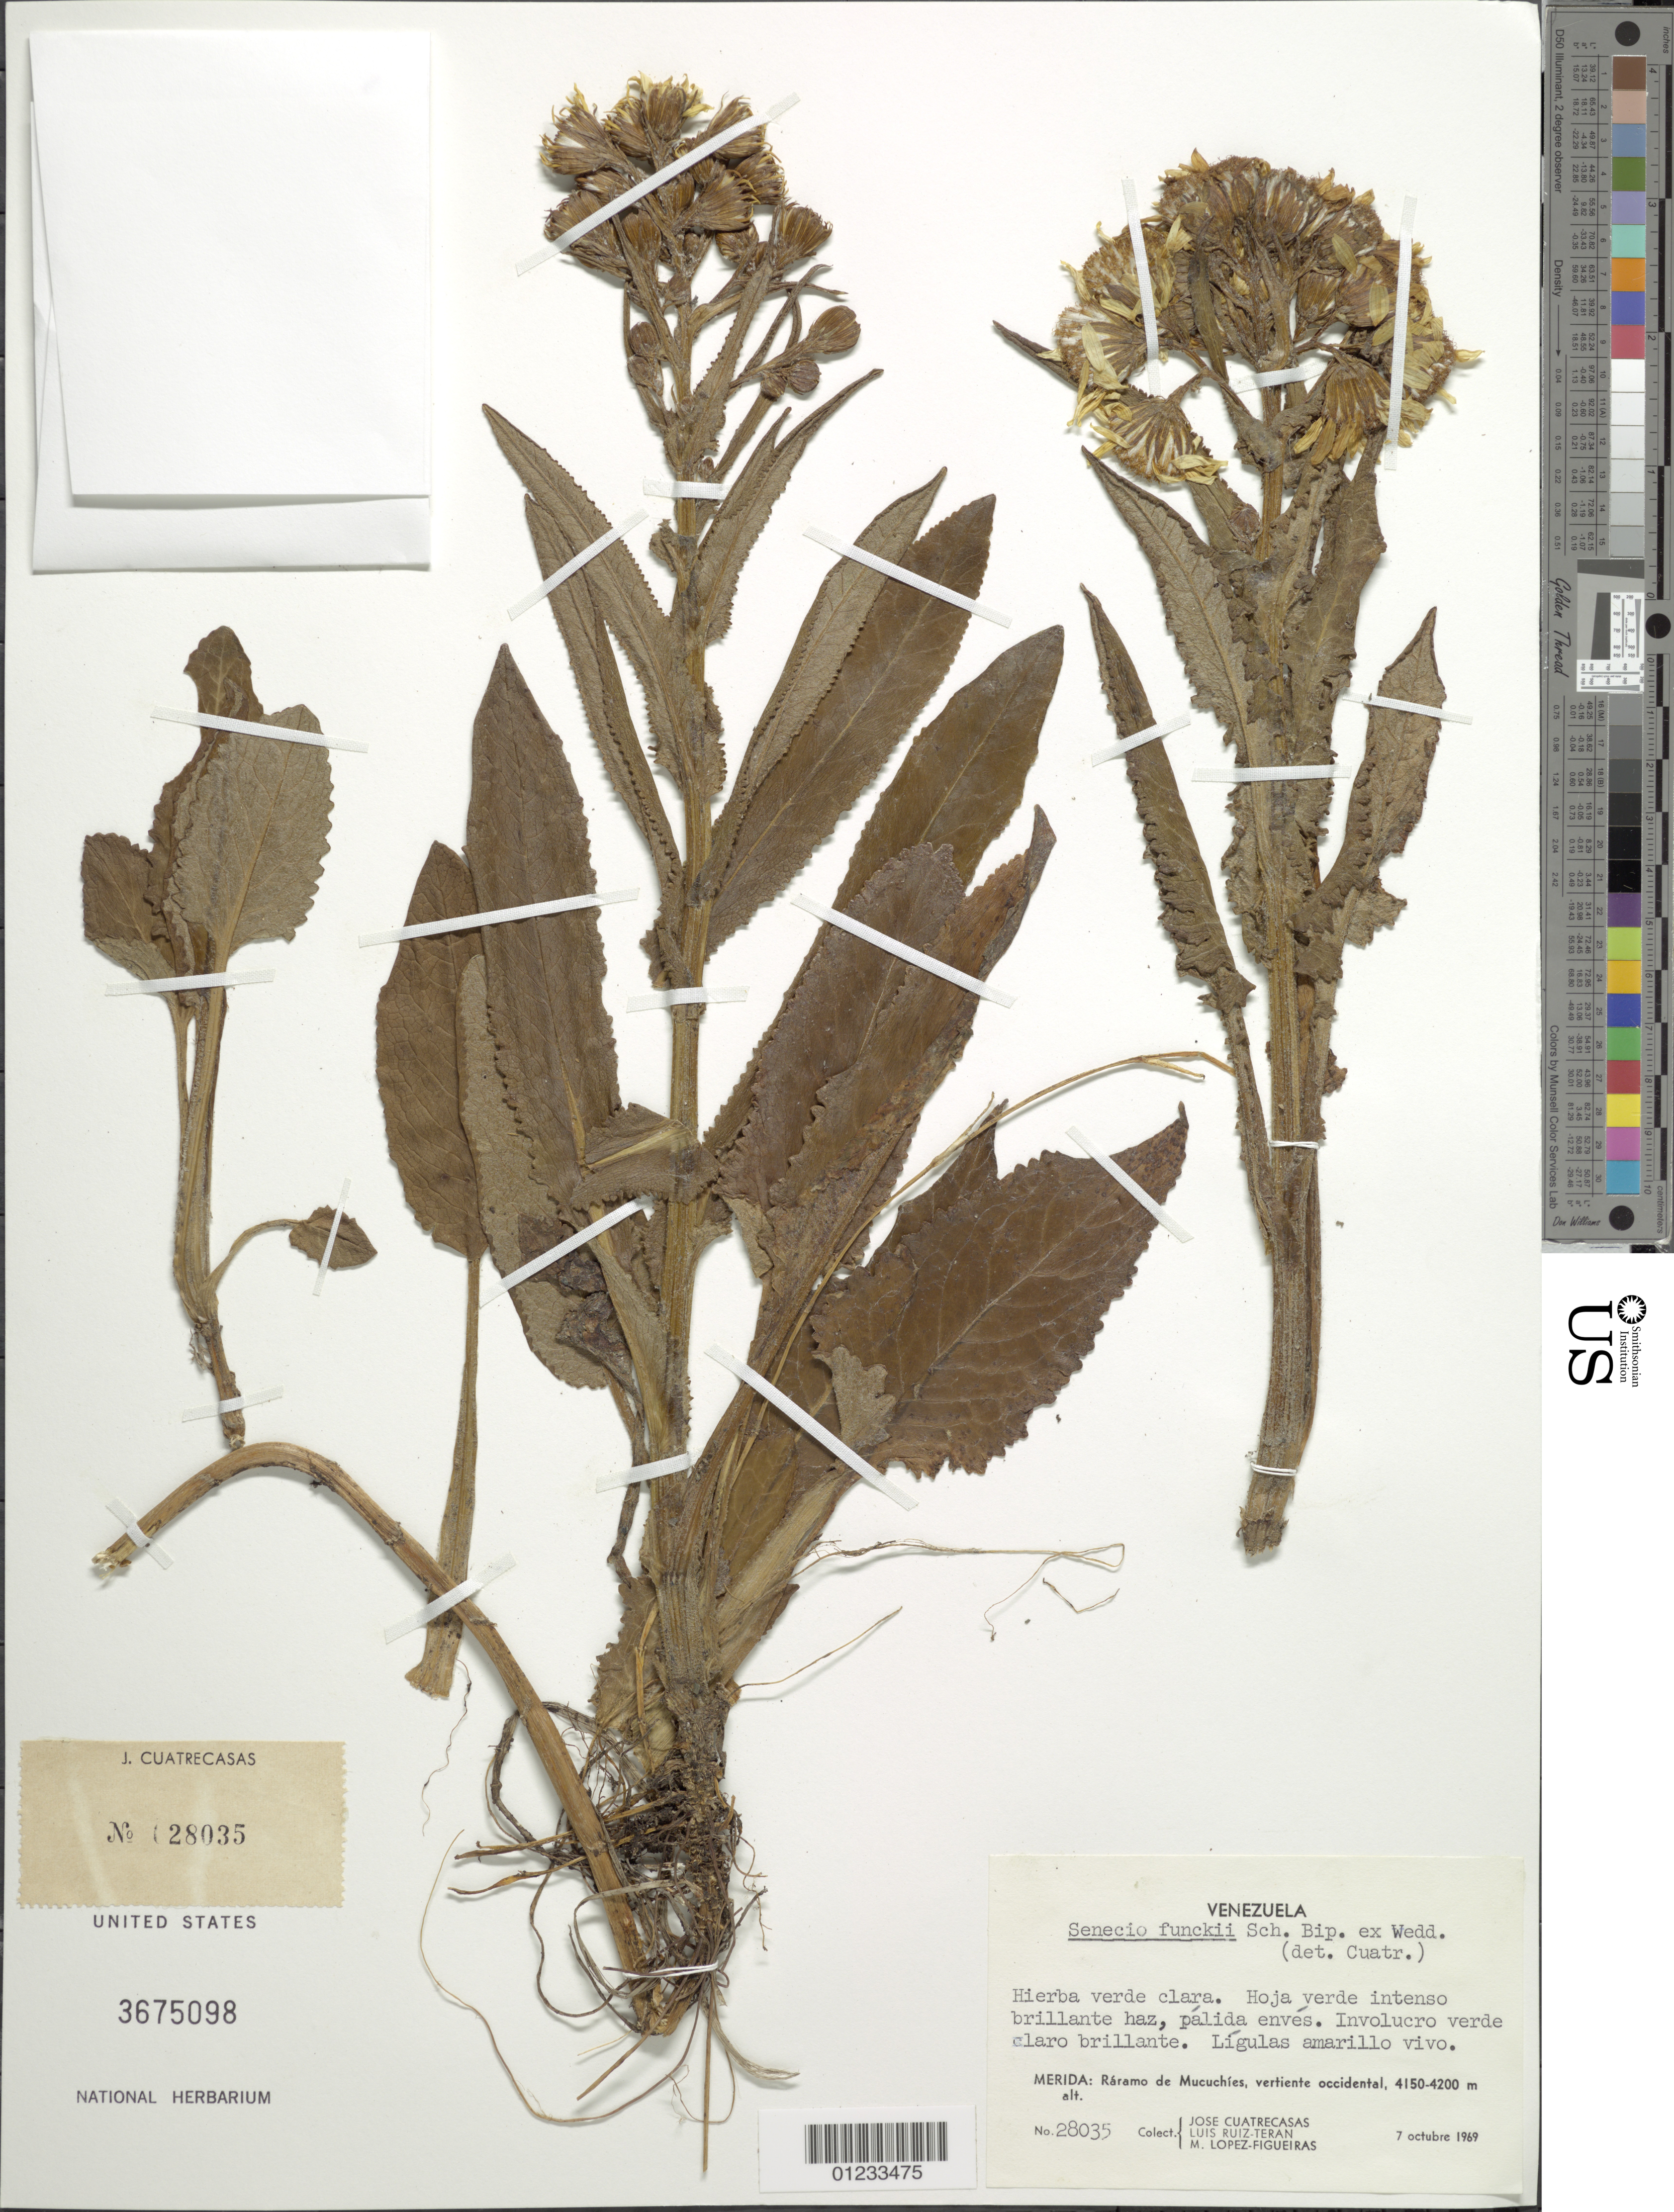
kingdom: Plantae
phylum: Tracheophyta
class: Magnoliopsida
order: Asterales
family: Asteraceae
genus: Senecio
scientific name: Senecio funckii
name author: (Sch. Bip. ex Wedd.) Cuatrec.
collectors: J. Cuatrecasas, L. E. Ruíz-Terán & M. López Figueiras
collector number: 28035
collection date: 1969-10-07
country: Venezuela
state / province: Mérida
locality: Raramo de Mucuchies, vertiente occidental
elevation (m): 4150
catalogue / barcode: US 3675098